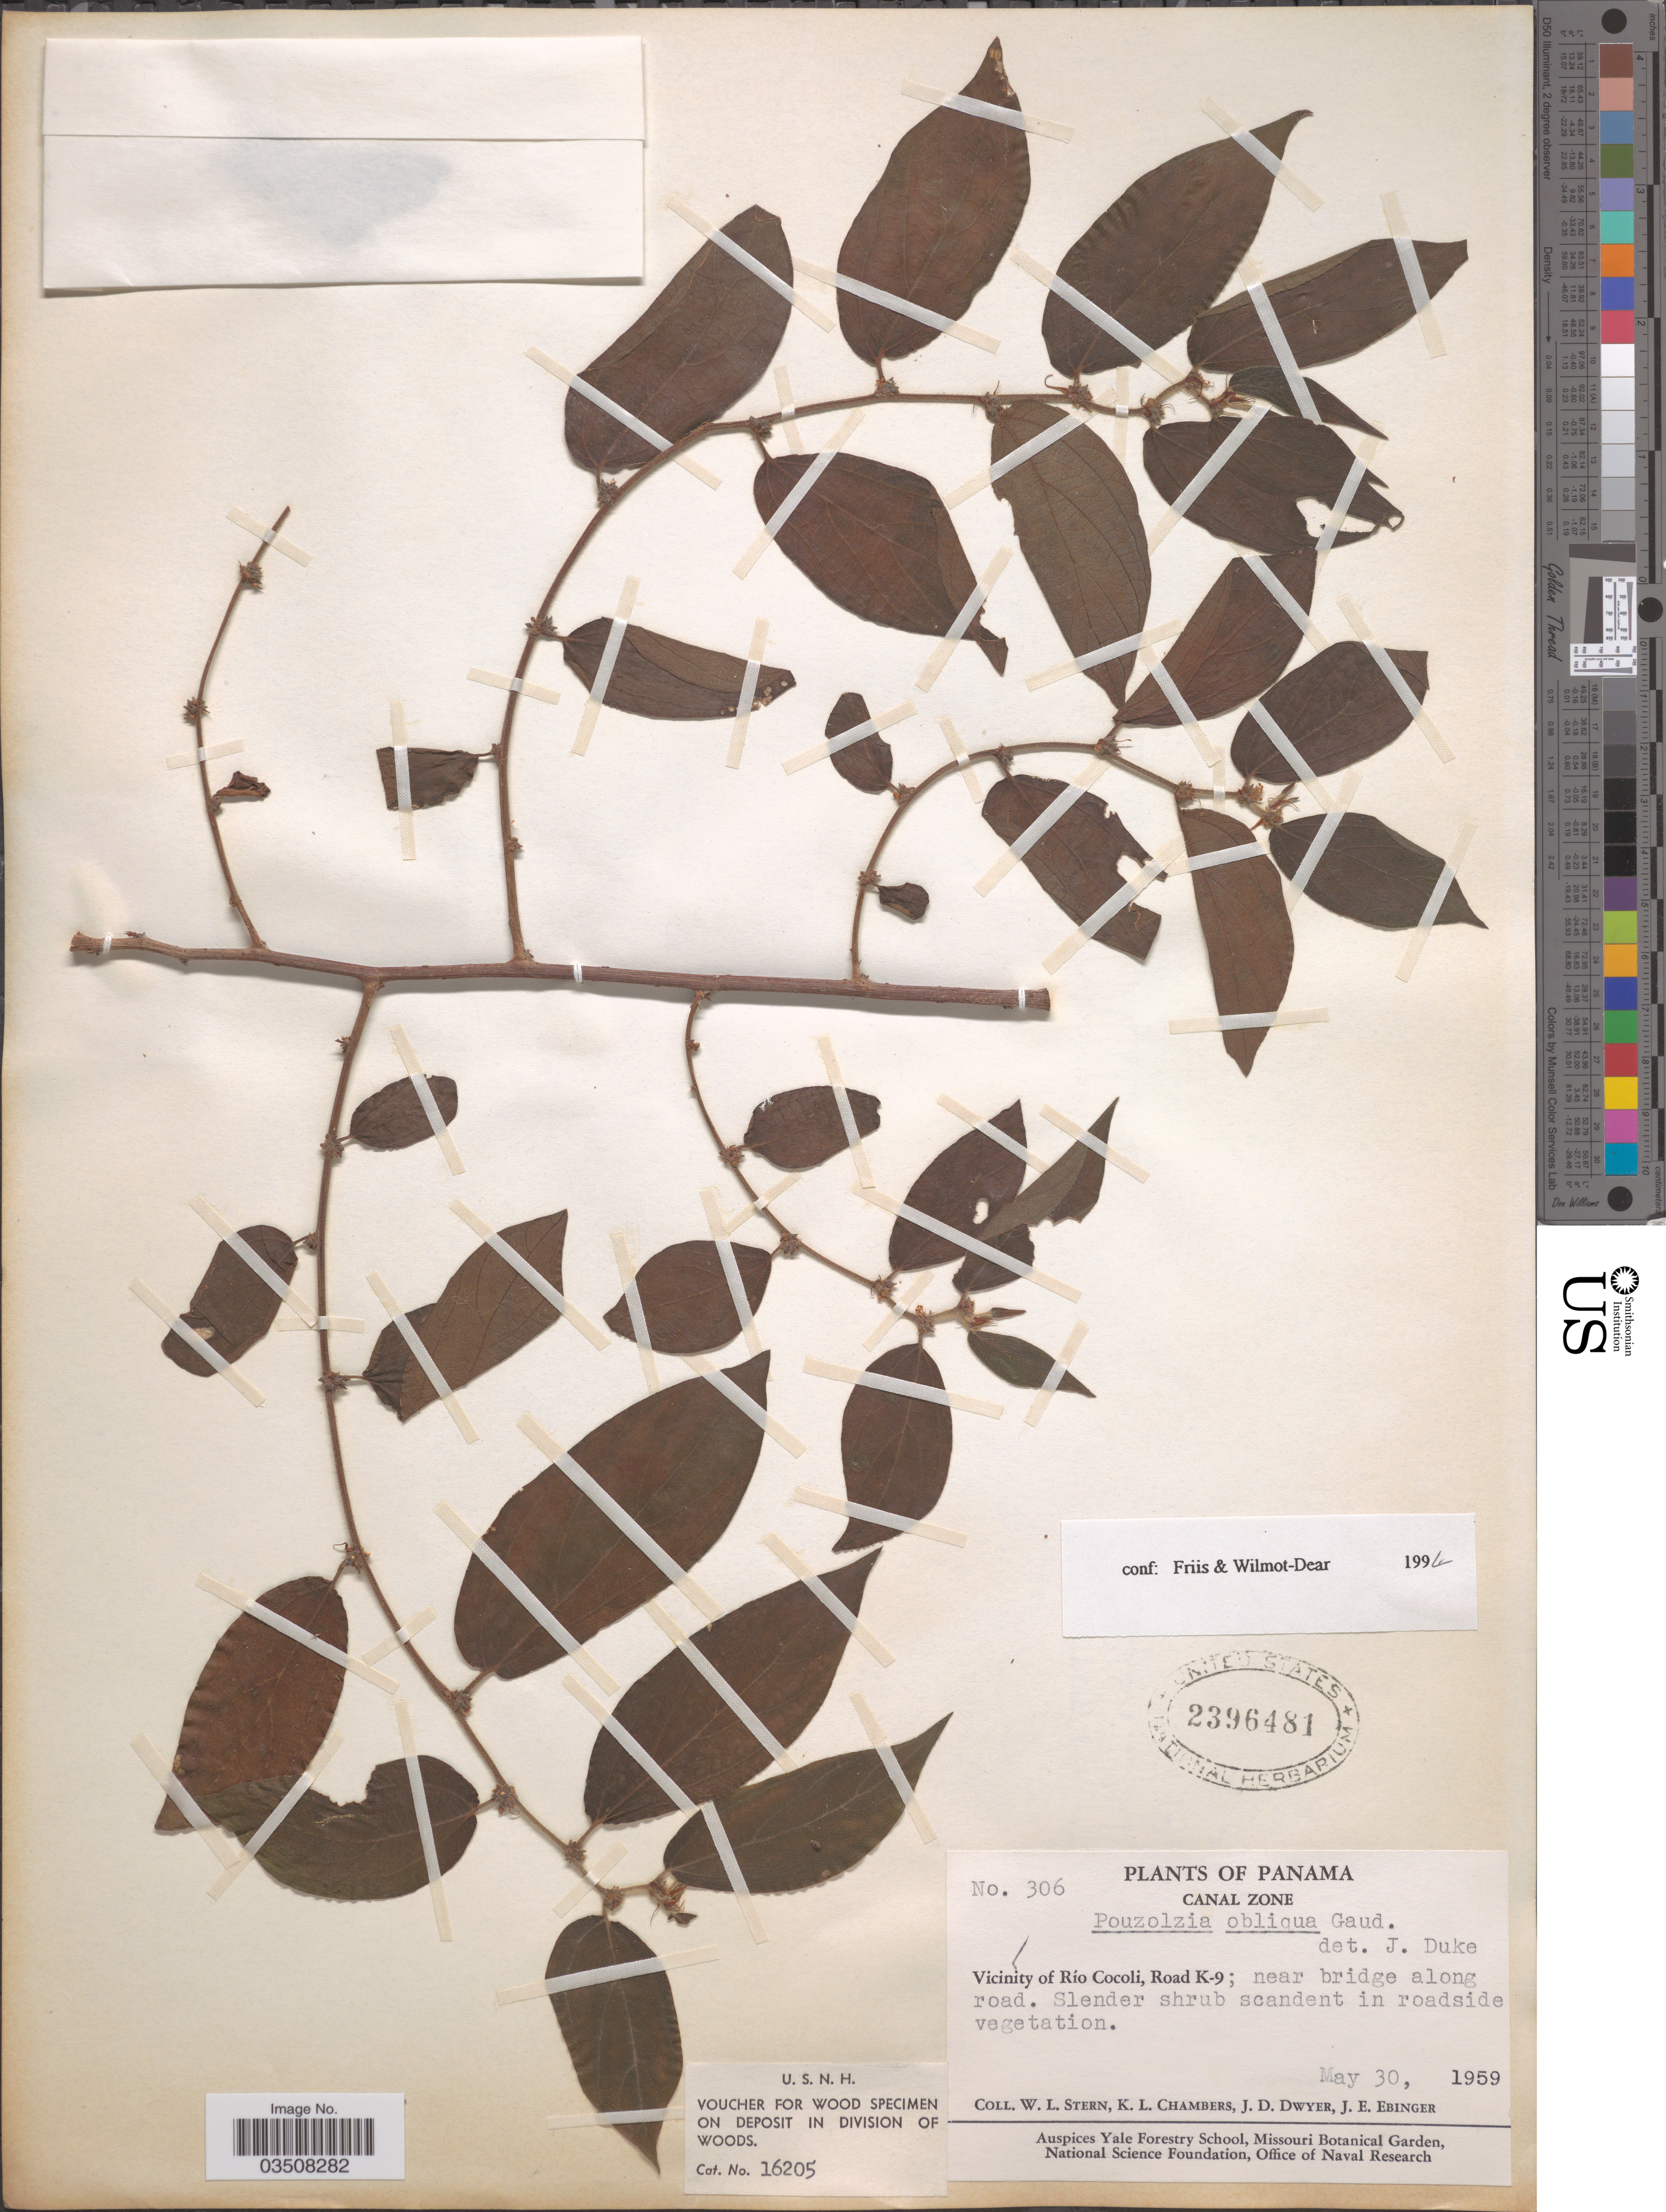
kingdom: Plantae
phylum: Tracheophyta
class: Magnoliopsida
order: Rosales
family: Urticaceae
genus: Pouzolzia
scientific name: Pouzolzia obliqua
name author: (Poepp.) Gaudich.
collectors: W. L. Stern, K. Chambers, J. D. Dwyer & J. Ebinger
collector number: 306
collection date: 1959-05-30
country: Panama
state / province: Colón / Panamá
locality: Canal Zone. Vicinity of Río Cocoli, Road K-9; near bridge along road.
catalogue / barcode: US 2396481